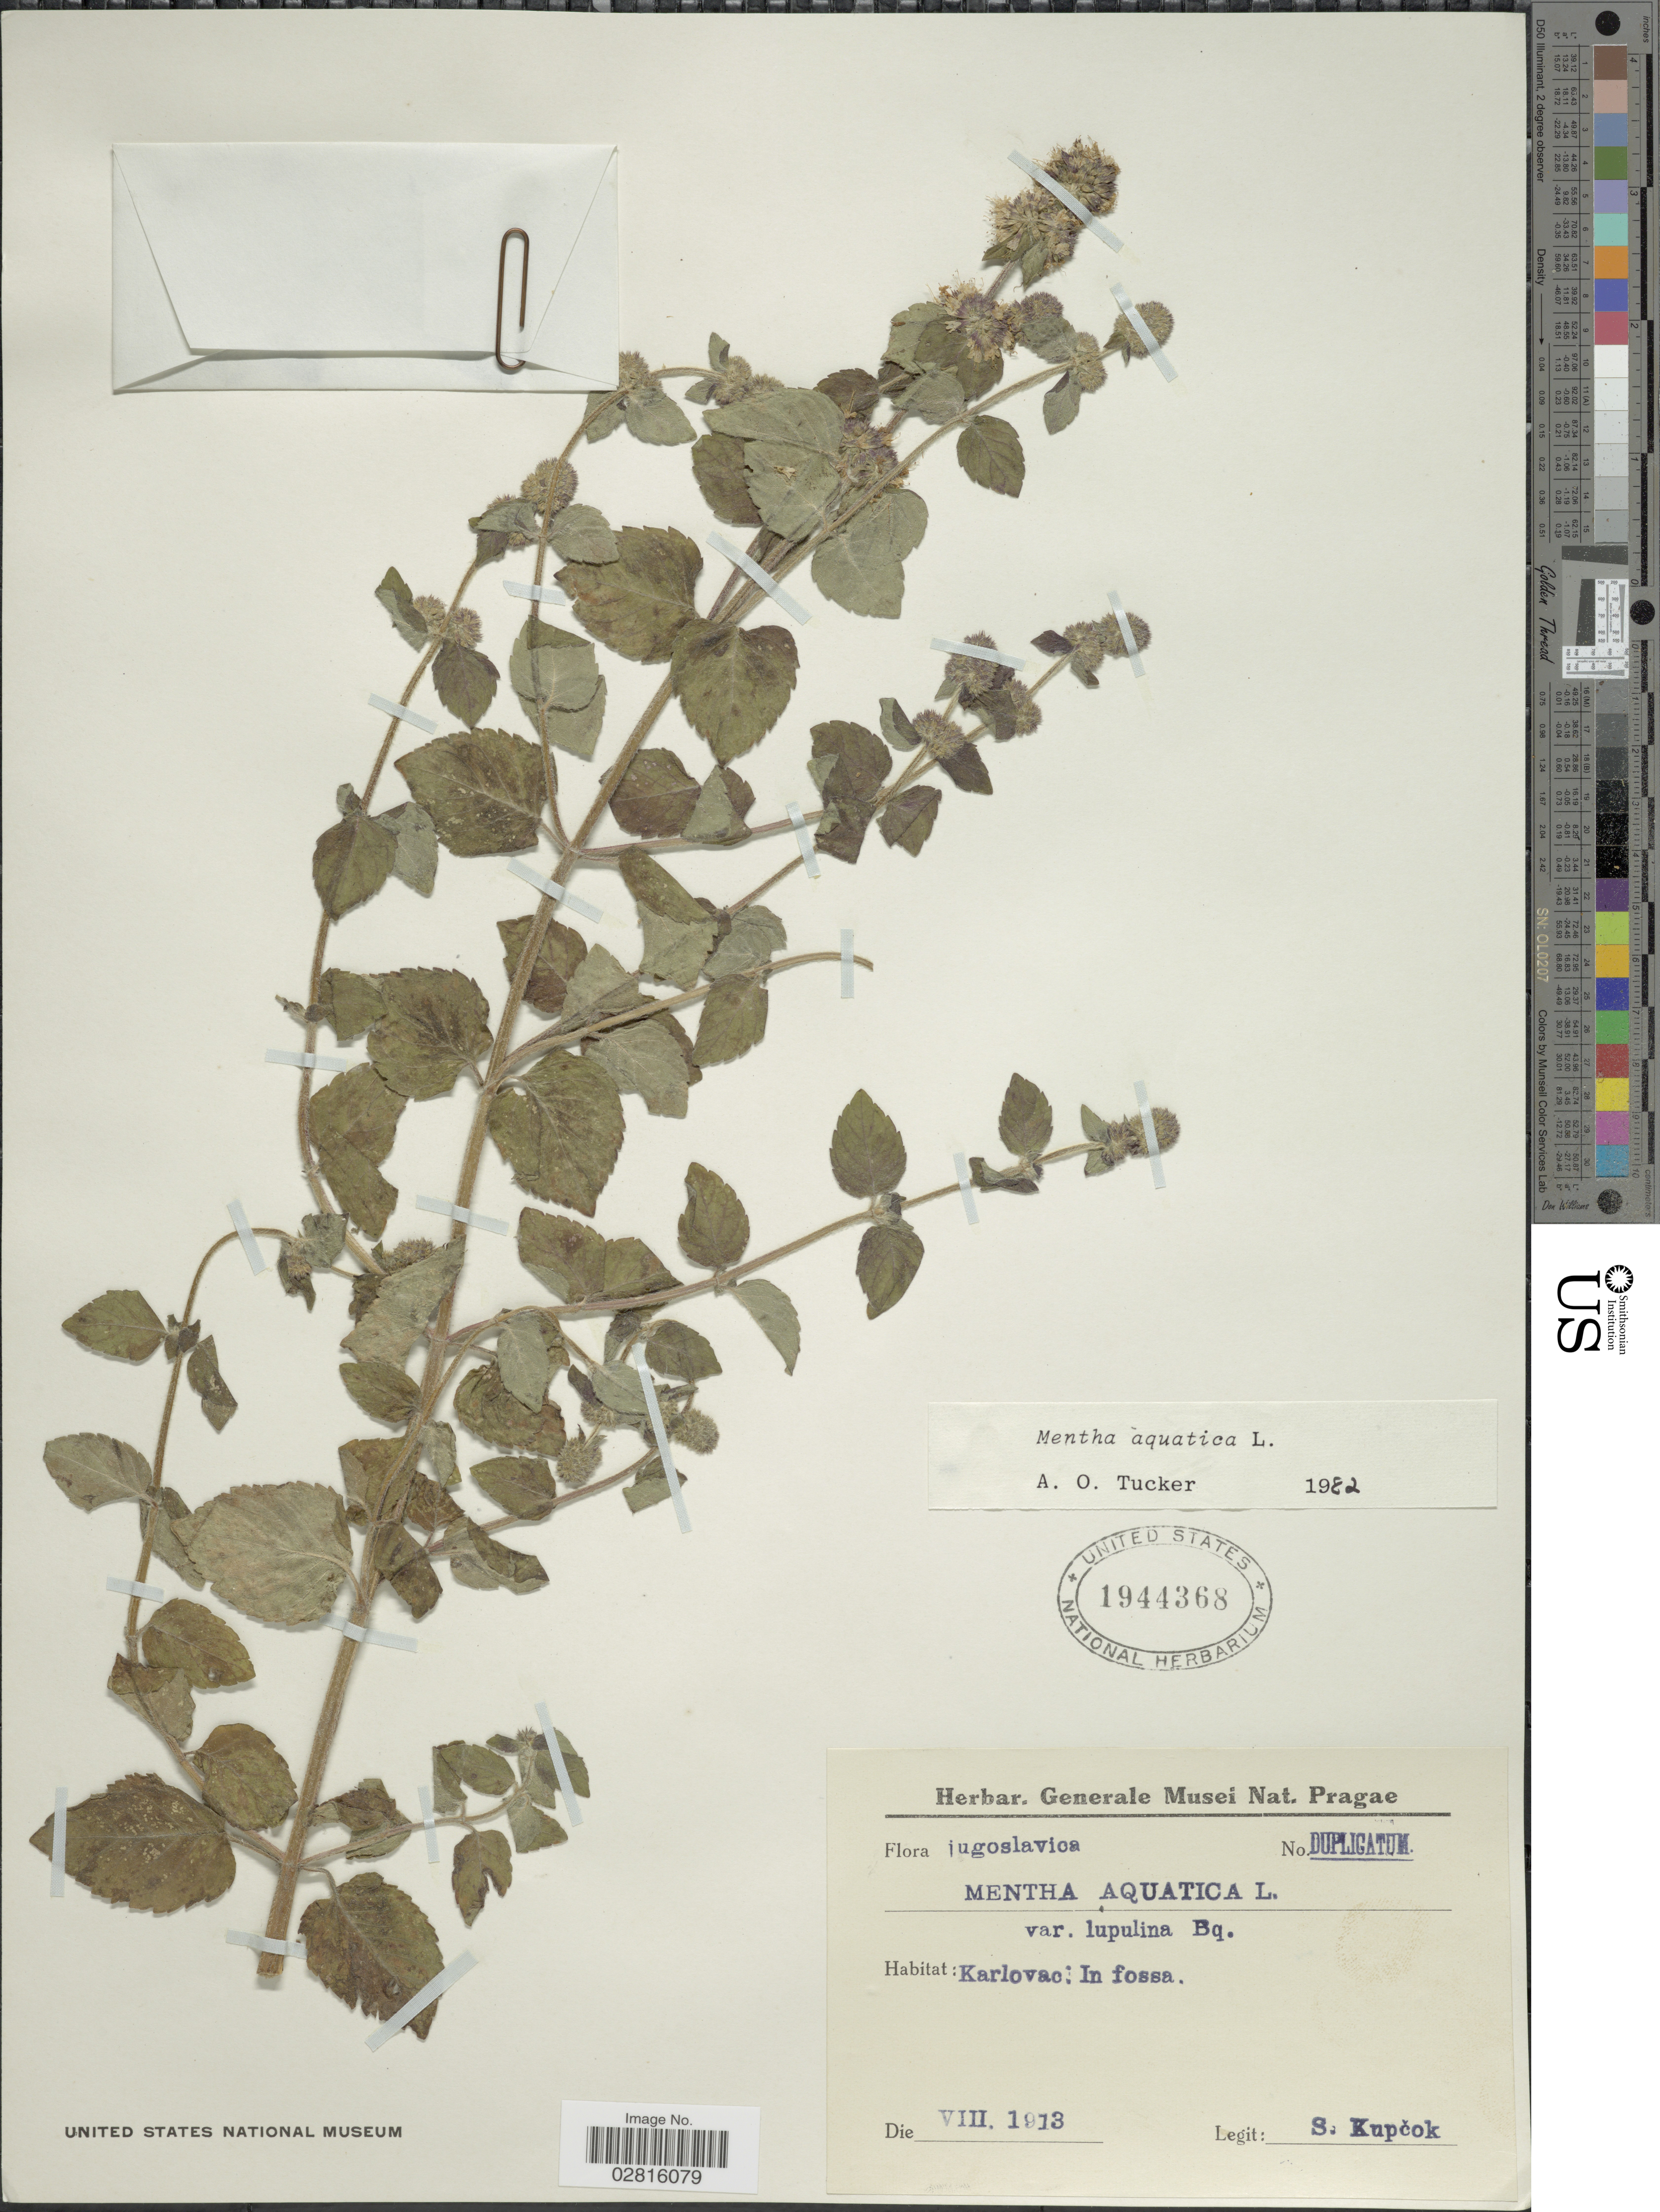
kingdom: Plantae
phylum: Tracheophyta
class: Magnoliopsida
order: Lamiales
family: Lamiaceae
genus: Mentha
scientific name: Mentha aquatica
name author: L.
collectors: S. Kupcok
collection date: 1913-08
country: Croatia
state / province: Karlovac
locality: Karlovac: In fossa.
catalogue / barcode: US 1944368